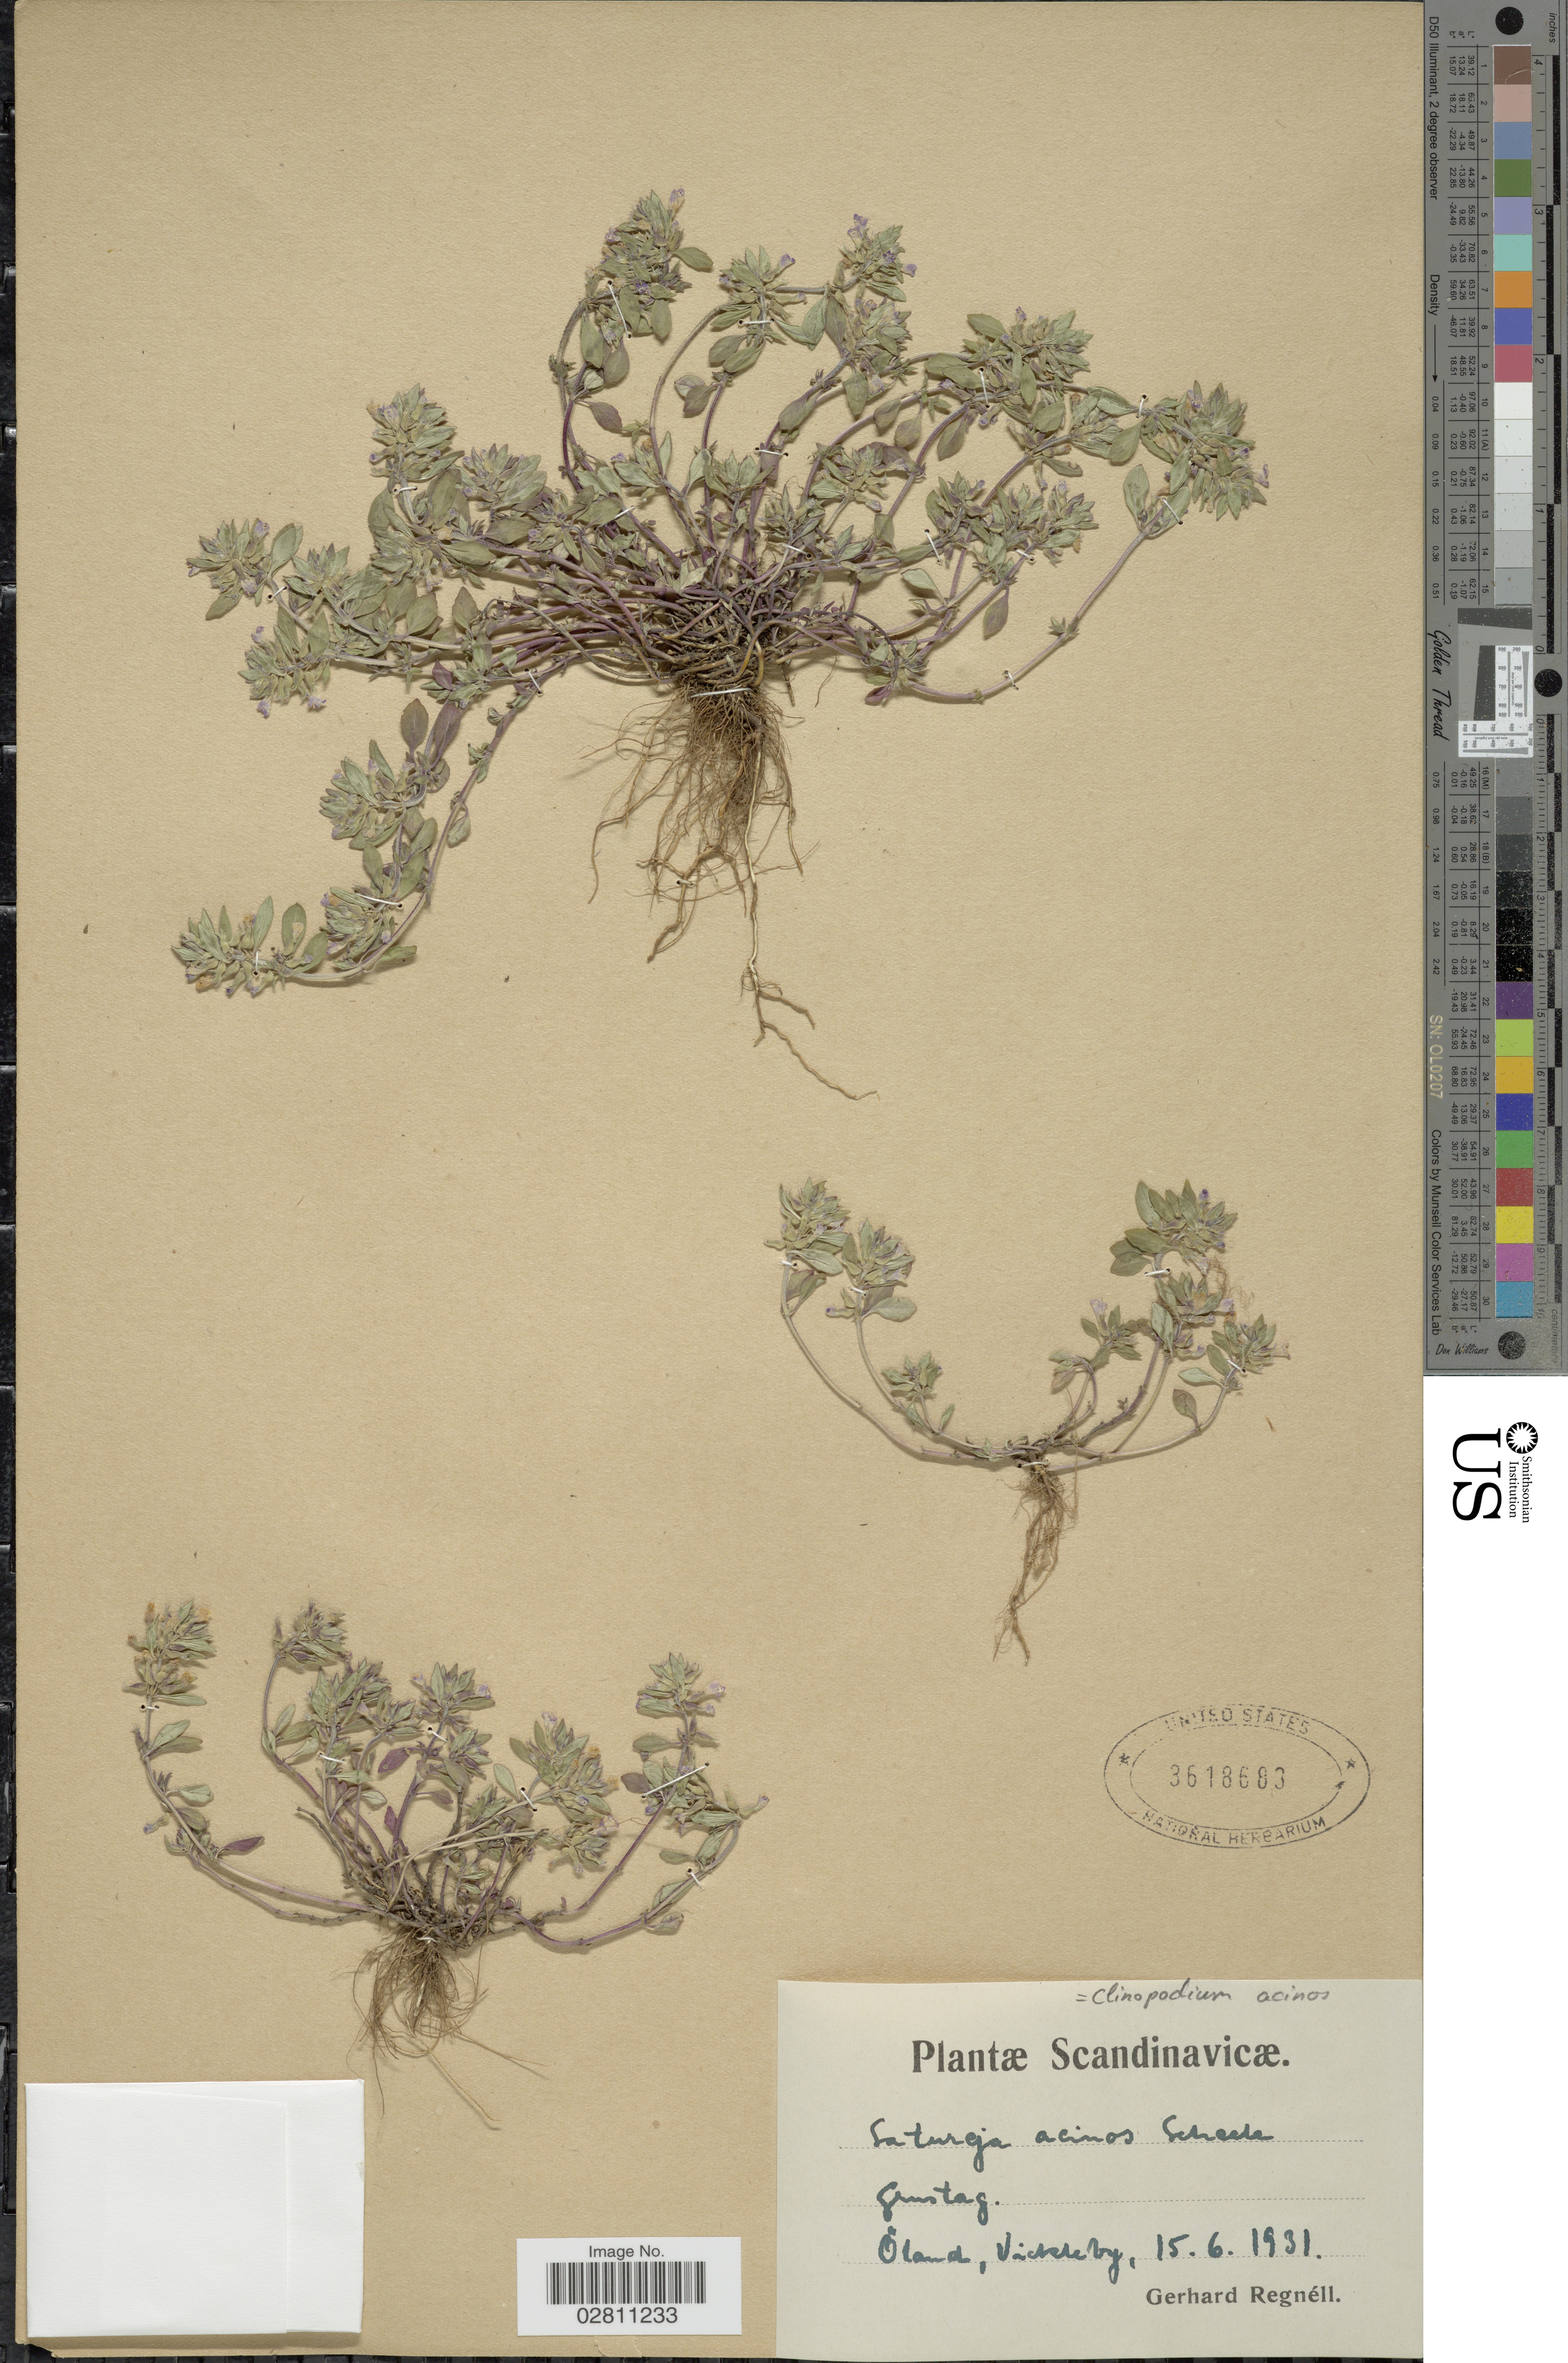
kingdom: Plantae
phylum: Tracheophyta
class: Magnoliopsida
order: Lamiales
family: Lamiaceae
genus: Clinopodium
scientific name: Clinopodium acinos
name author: (L.) Kuntze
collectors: G. Regnéll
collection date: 1931-06-15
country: Sweden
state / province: Kalmar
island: Oland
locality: Scandinavicæ, Öland, Vickleby.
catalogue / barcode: US 3618683